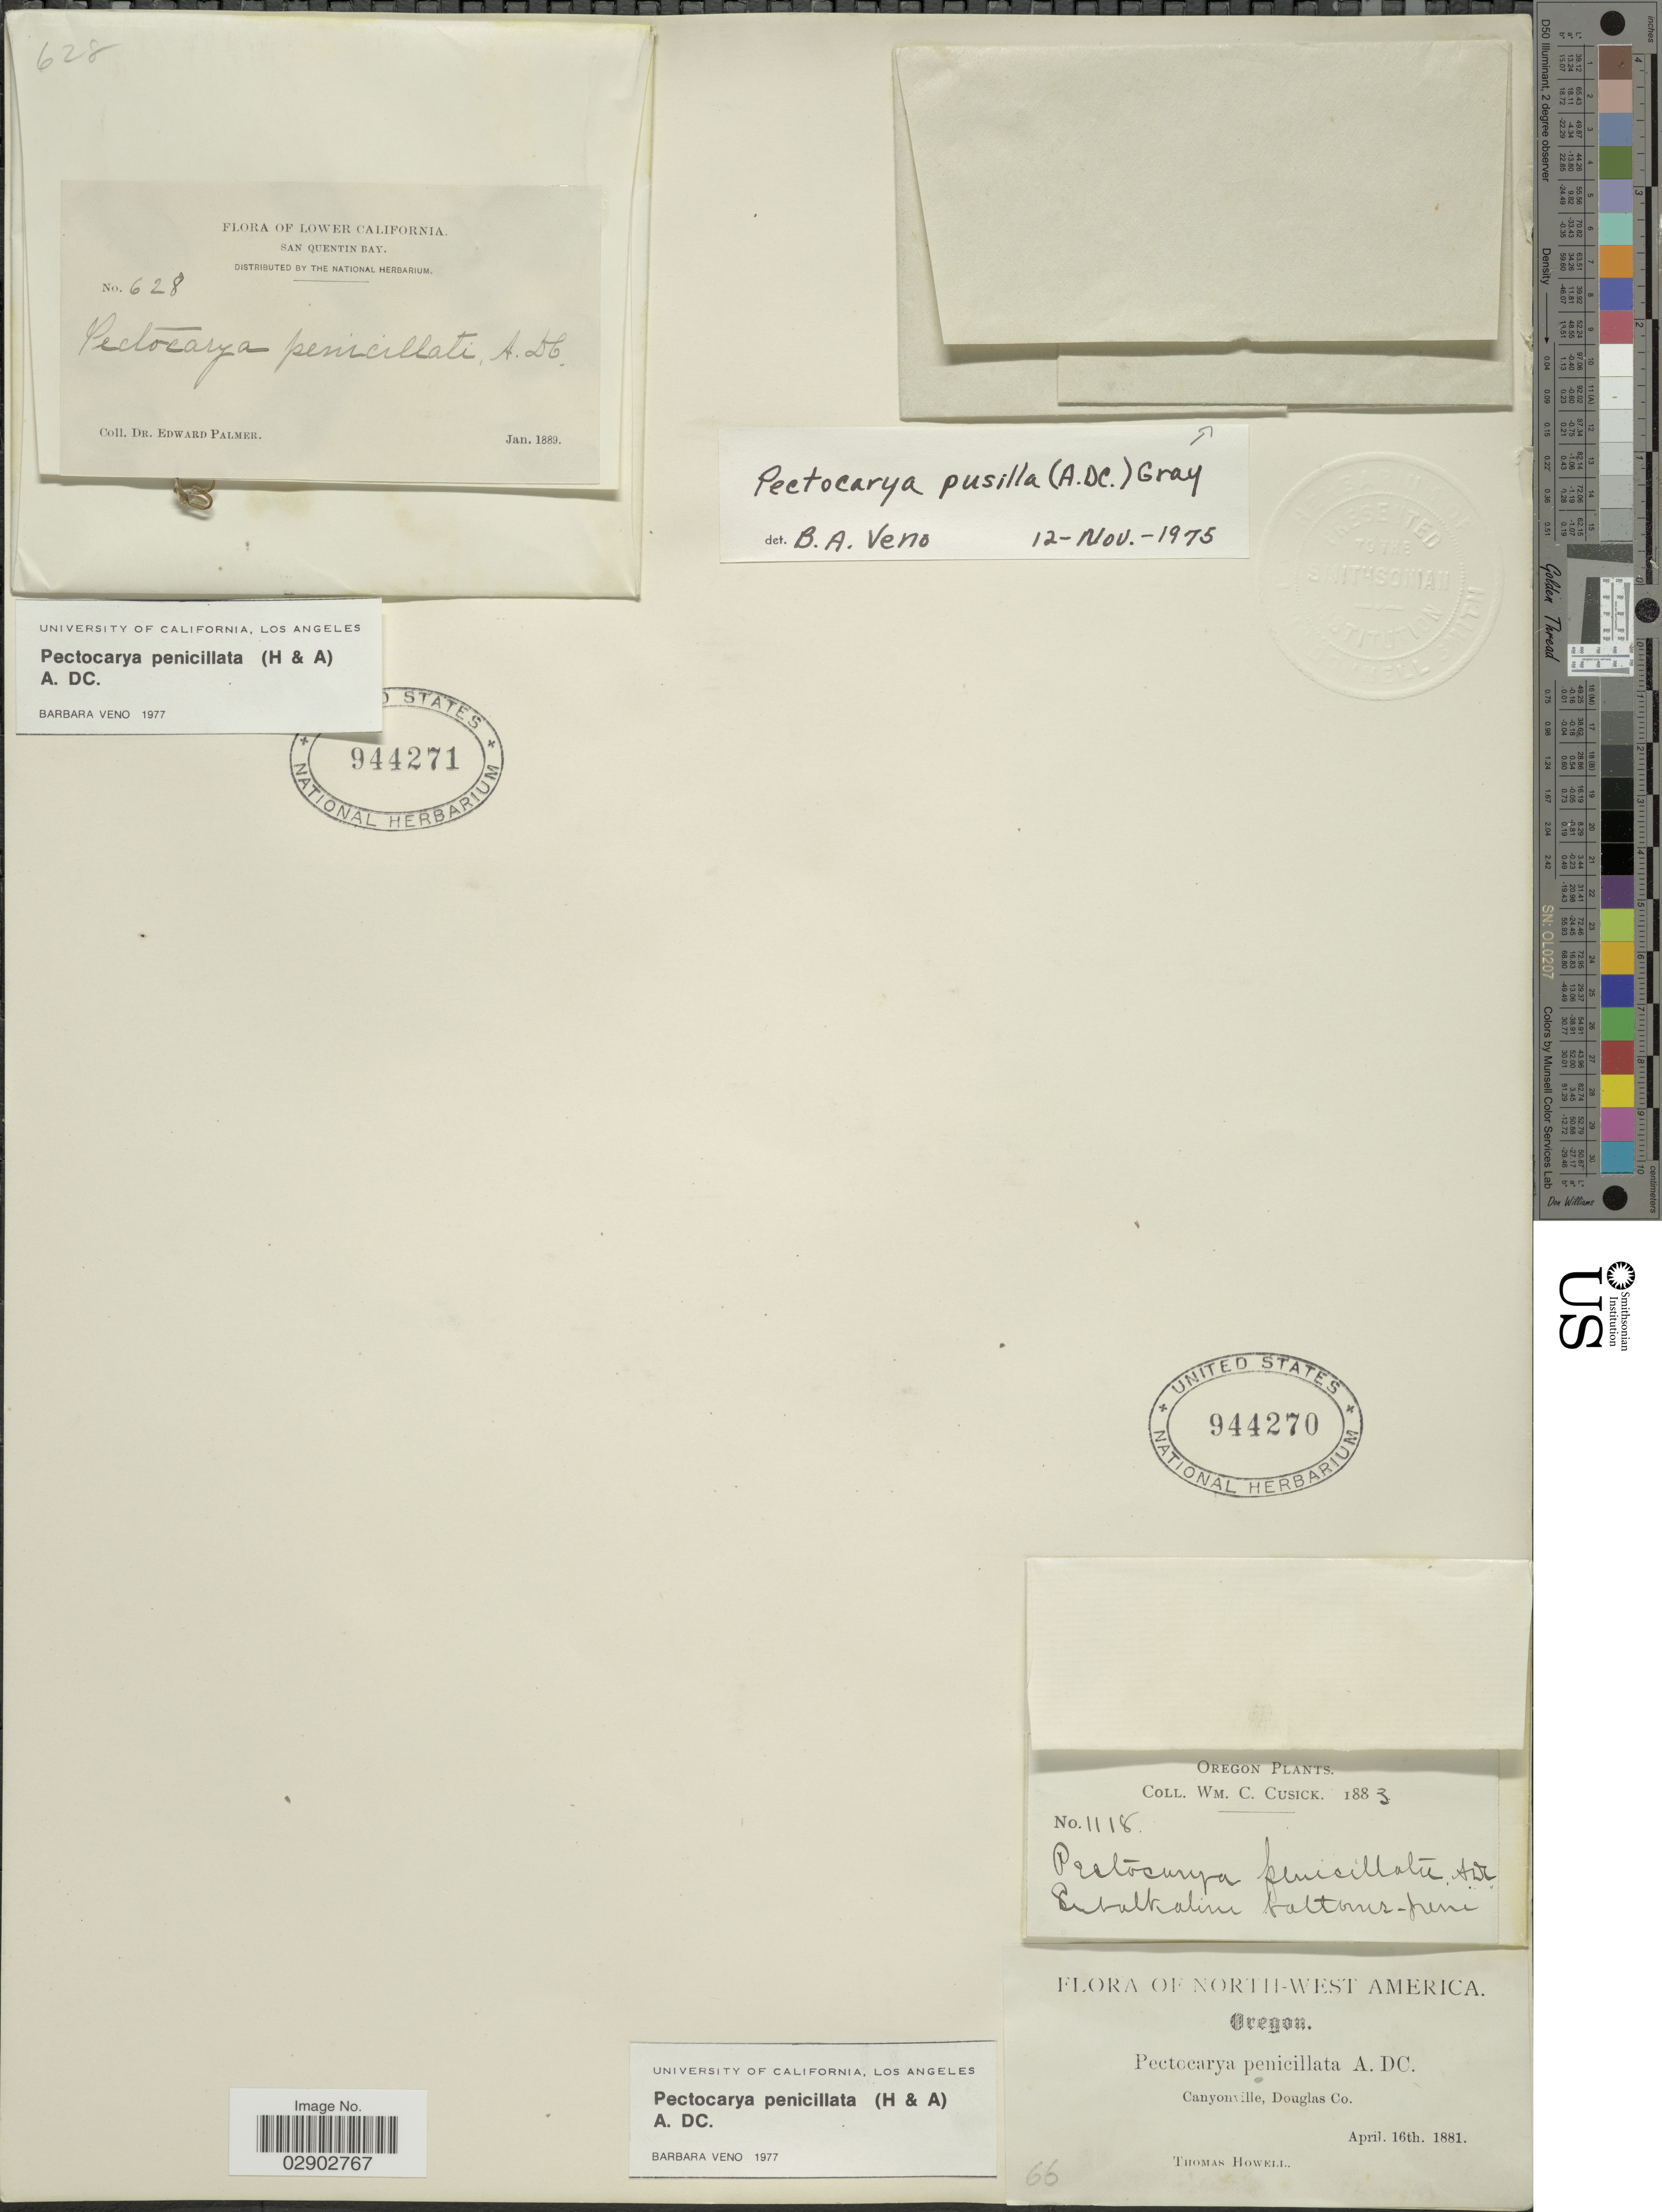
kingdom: Plantae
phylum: Tracheophyta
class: Magnoliopsida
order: Boraginales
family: Boraginaceae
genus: Pectocarya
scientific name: Pectocarya penicillata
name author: Hook. & Arn.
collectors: E. Palmer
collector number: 628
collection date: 1889-01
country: Mexico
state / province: Baja California Norte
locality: Lower California. San Quentin Bay.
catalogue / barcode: US 944271